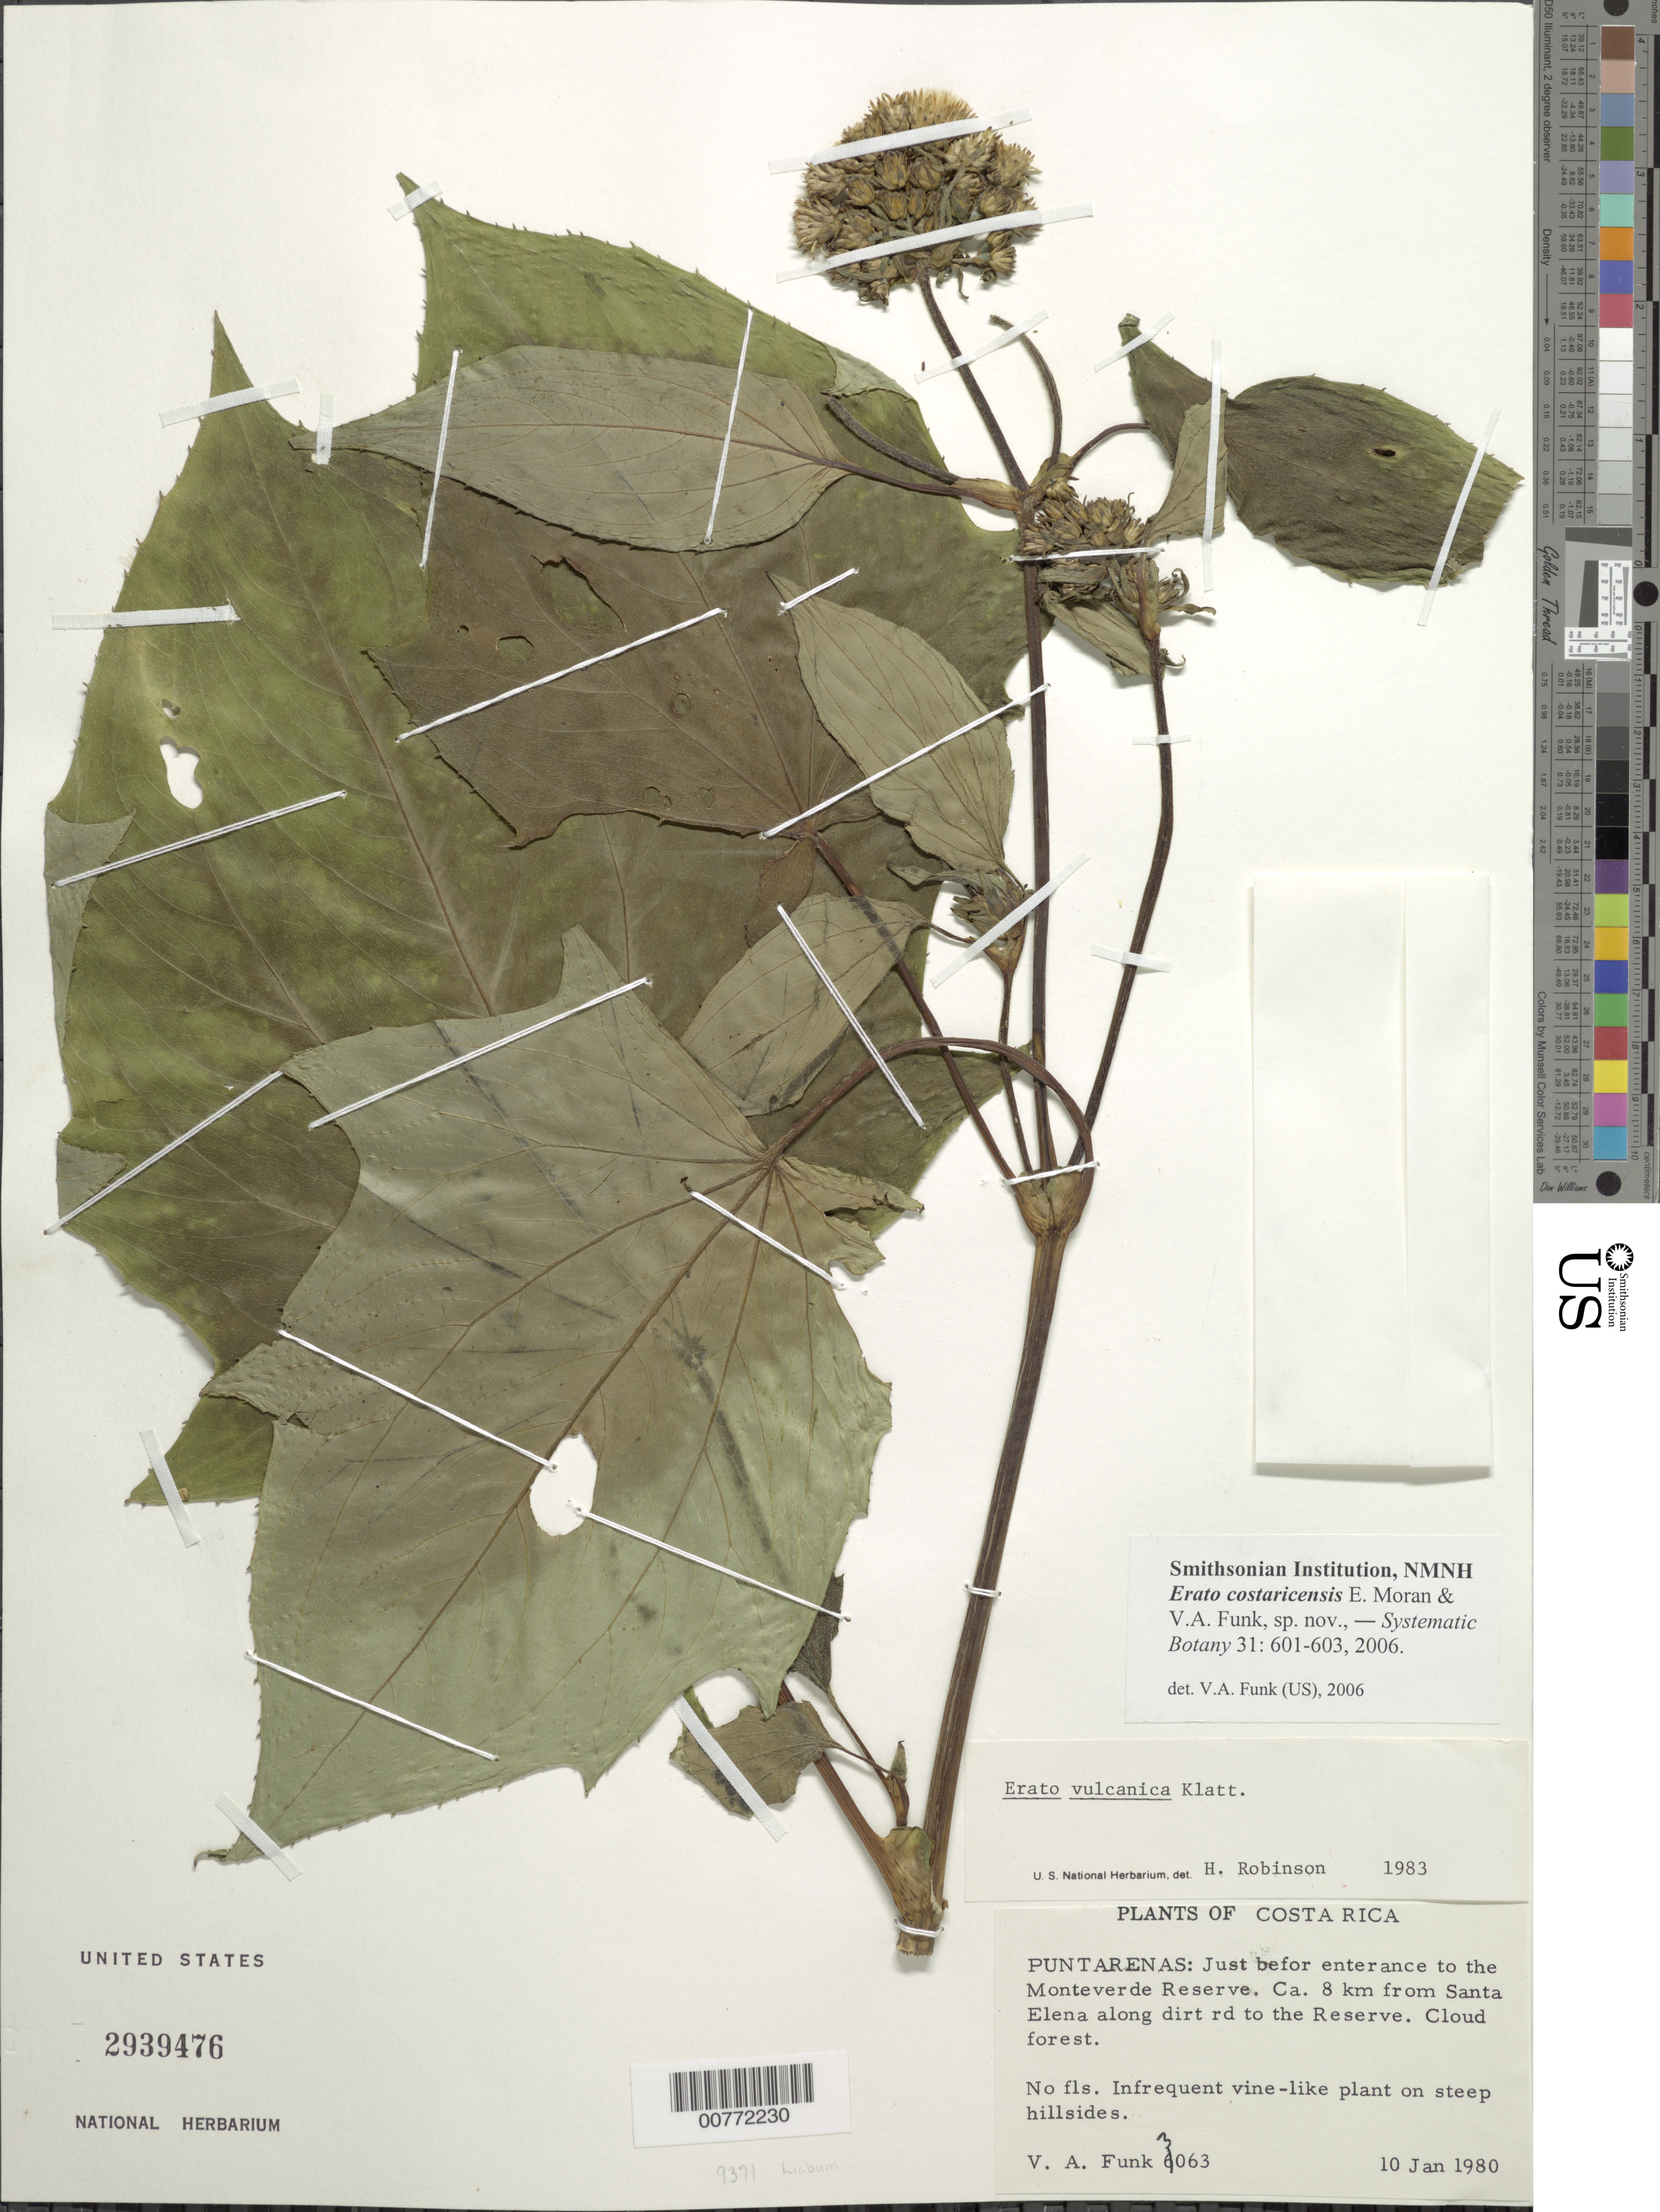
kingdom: Plantae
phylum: Tracheophyta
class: Magnoliopsida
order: Asterales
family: Asteraceae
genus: Erato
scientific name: Erato costaricensis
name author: Moran & V.A. Funk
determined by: Funk, Vicki A., (BOT), Smithsonian Institution - National Museum of Natural History (UNITED STATES)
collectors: V. Funk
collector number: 3063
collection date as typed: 10 January 1980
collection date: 1980-01-10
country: Costa Rica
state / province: Puntarenas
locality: Monteverde Reserve, just before entrance, ca. 8 km from Santa Elena along dirt rd to the Reserve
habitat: Cloud forest, steep hillside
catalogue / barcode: US 2939476